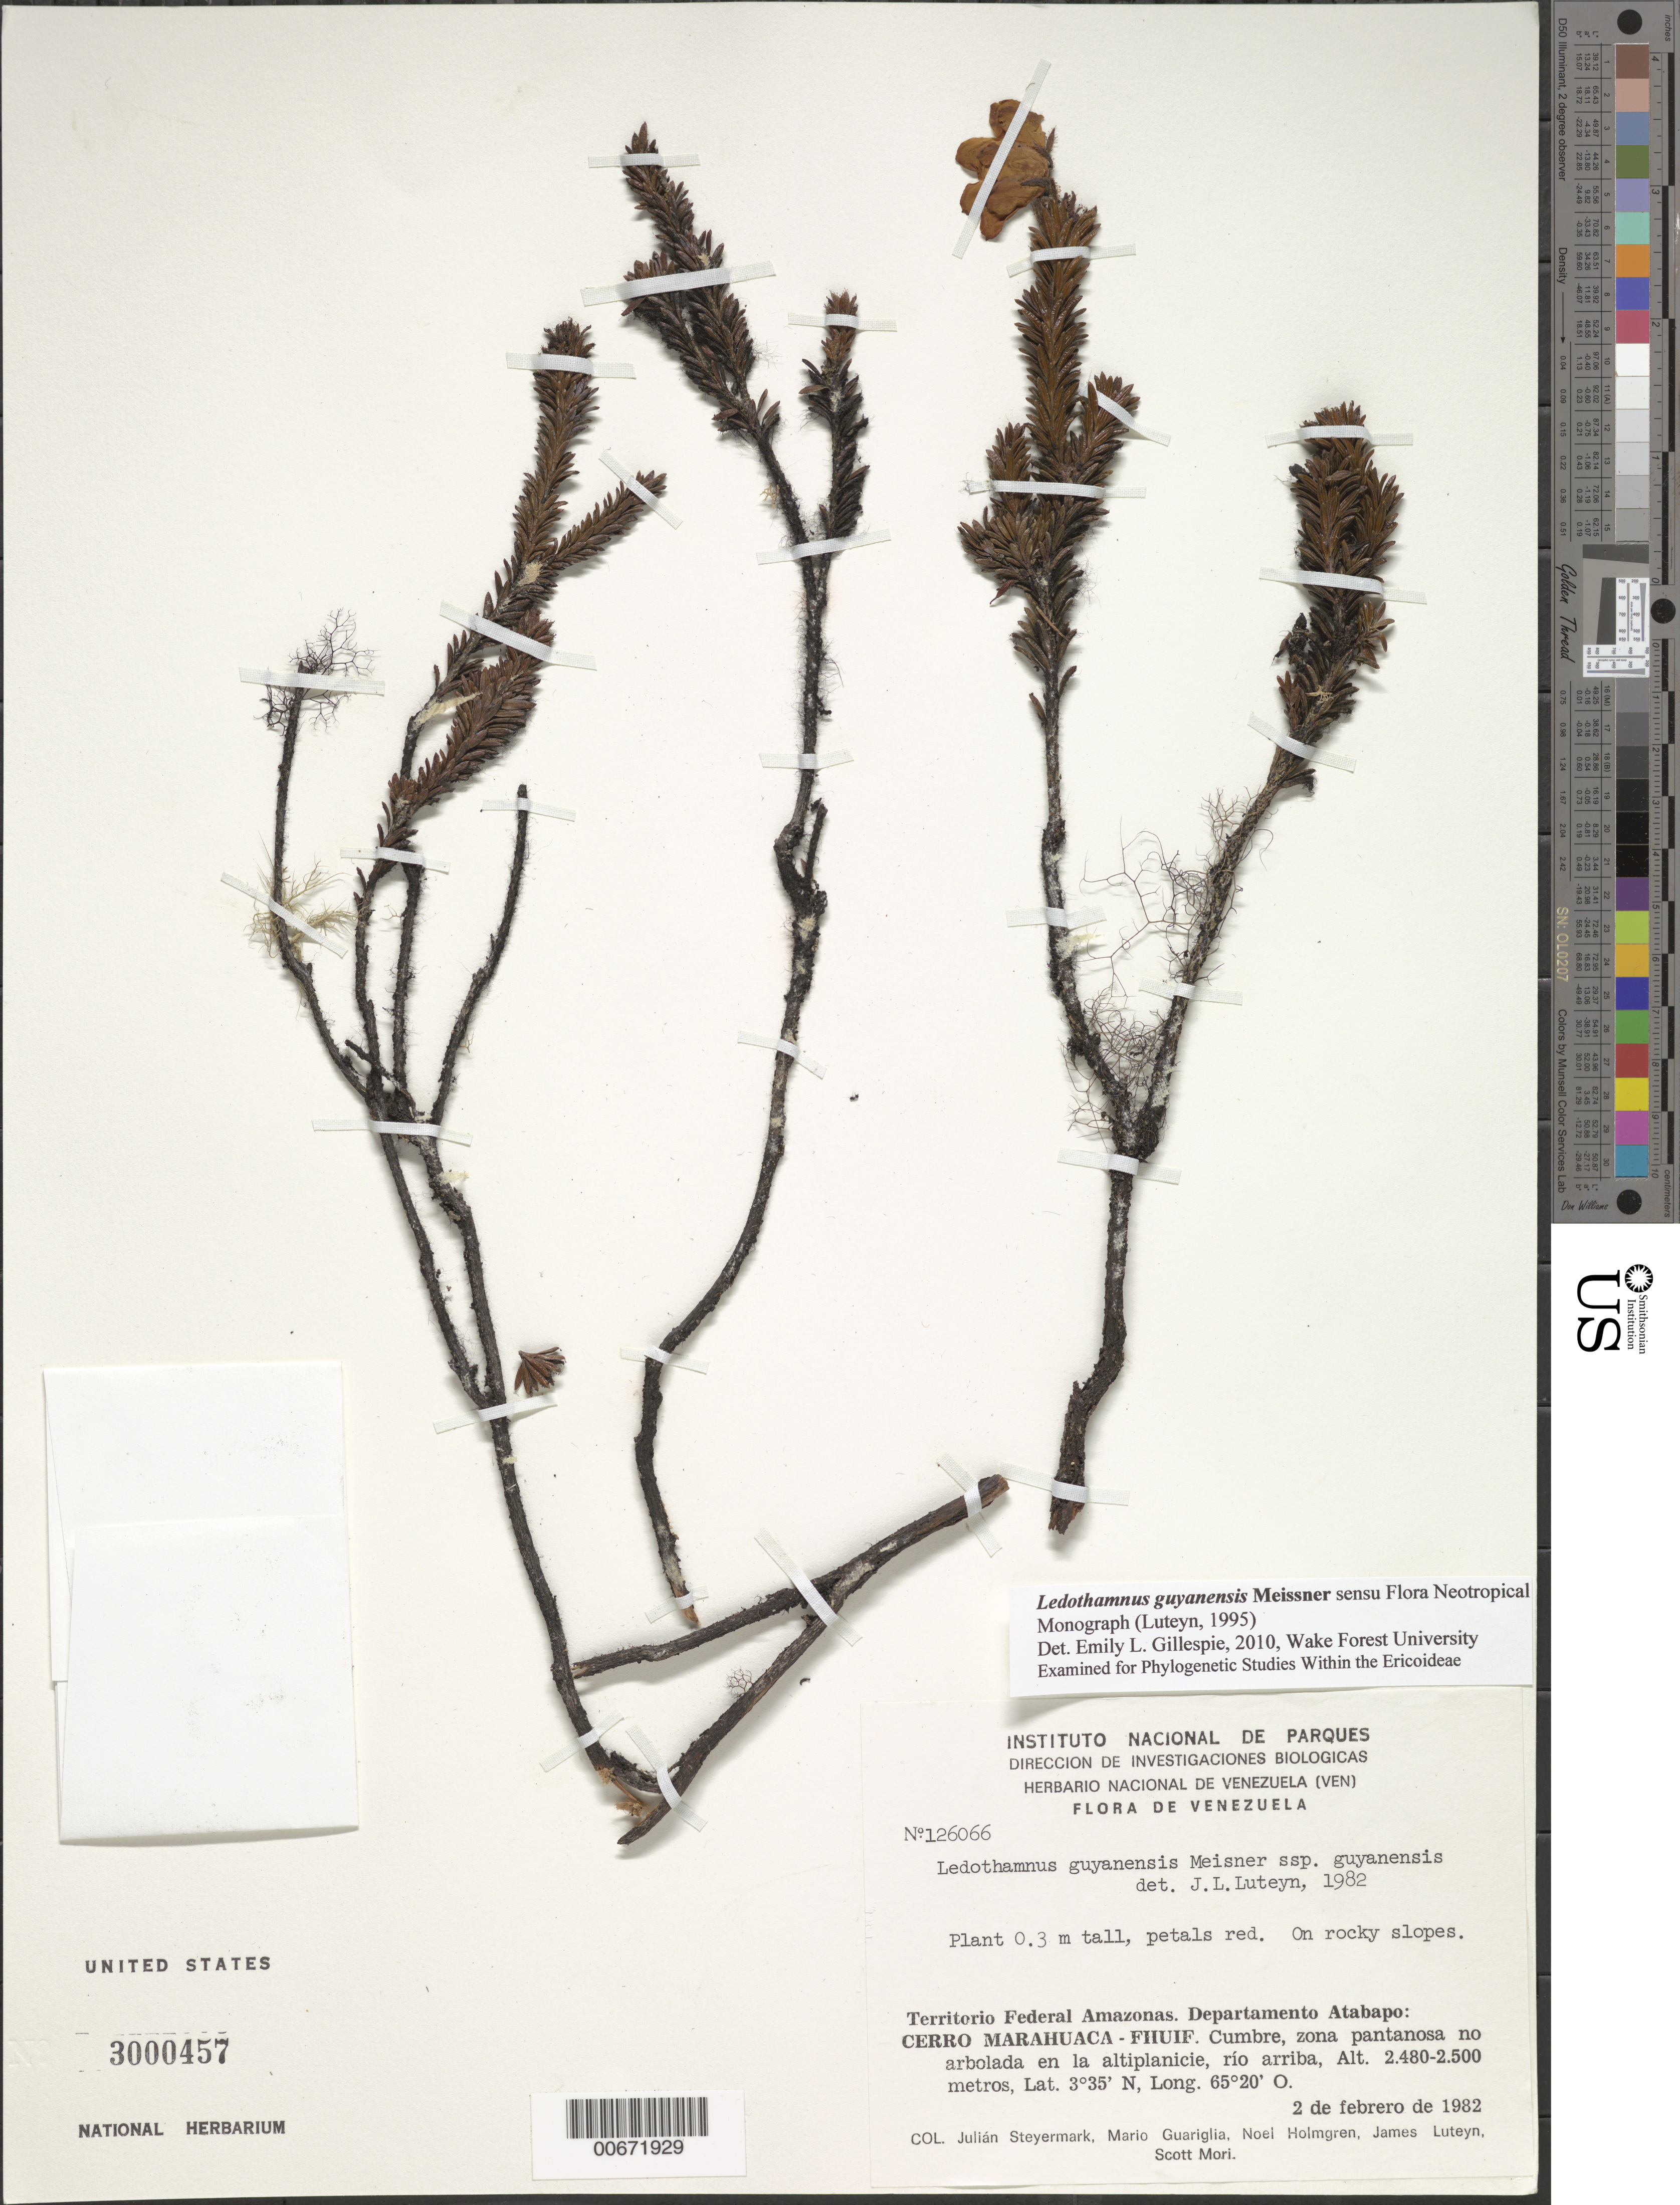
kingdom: Plantae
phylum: Tracheophyta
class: Magnoliopsida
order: Ericales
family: Ericaceae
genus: Ledothamnus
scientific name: Ledothamnus guyanensis subsp. guyanensis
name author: Meisn.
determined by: Luteyn, J. L.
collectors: J. Steyermark, M. Guariglia P., N. H. Holmgren, J. L. Luteyn & S. Mori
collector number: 126066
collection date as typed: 1-Feb-82 to 2-Feb-82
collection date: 1982-02-01/1982-02-02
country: Venezuela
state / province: Amazonas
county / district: Atabapo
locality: Cerro Marahuaca - FHUIF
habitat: Zona pantanosa no arbolada en la altiplanicie, río arriba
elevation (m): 2480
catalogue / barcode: US 3000457